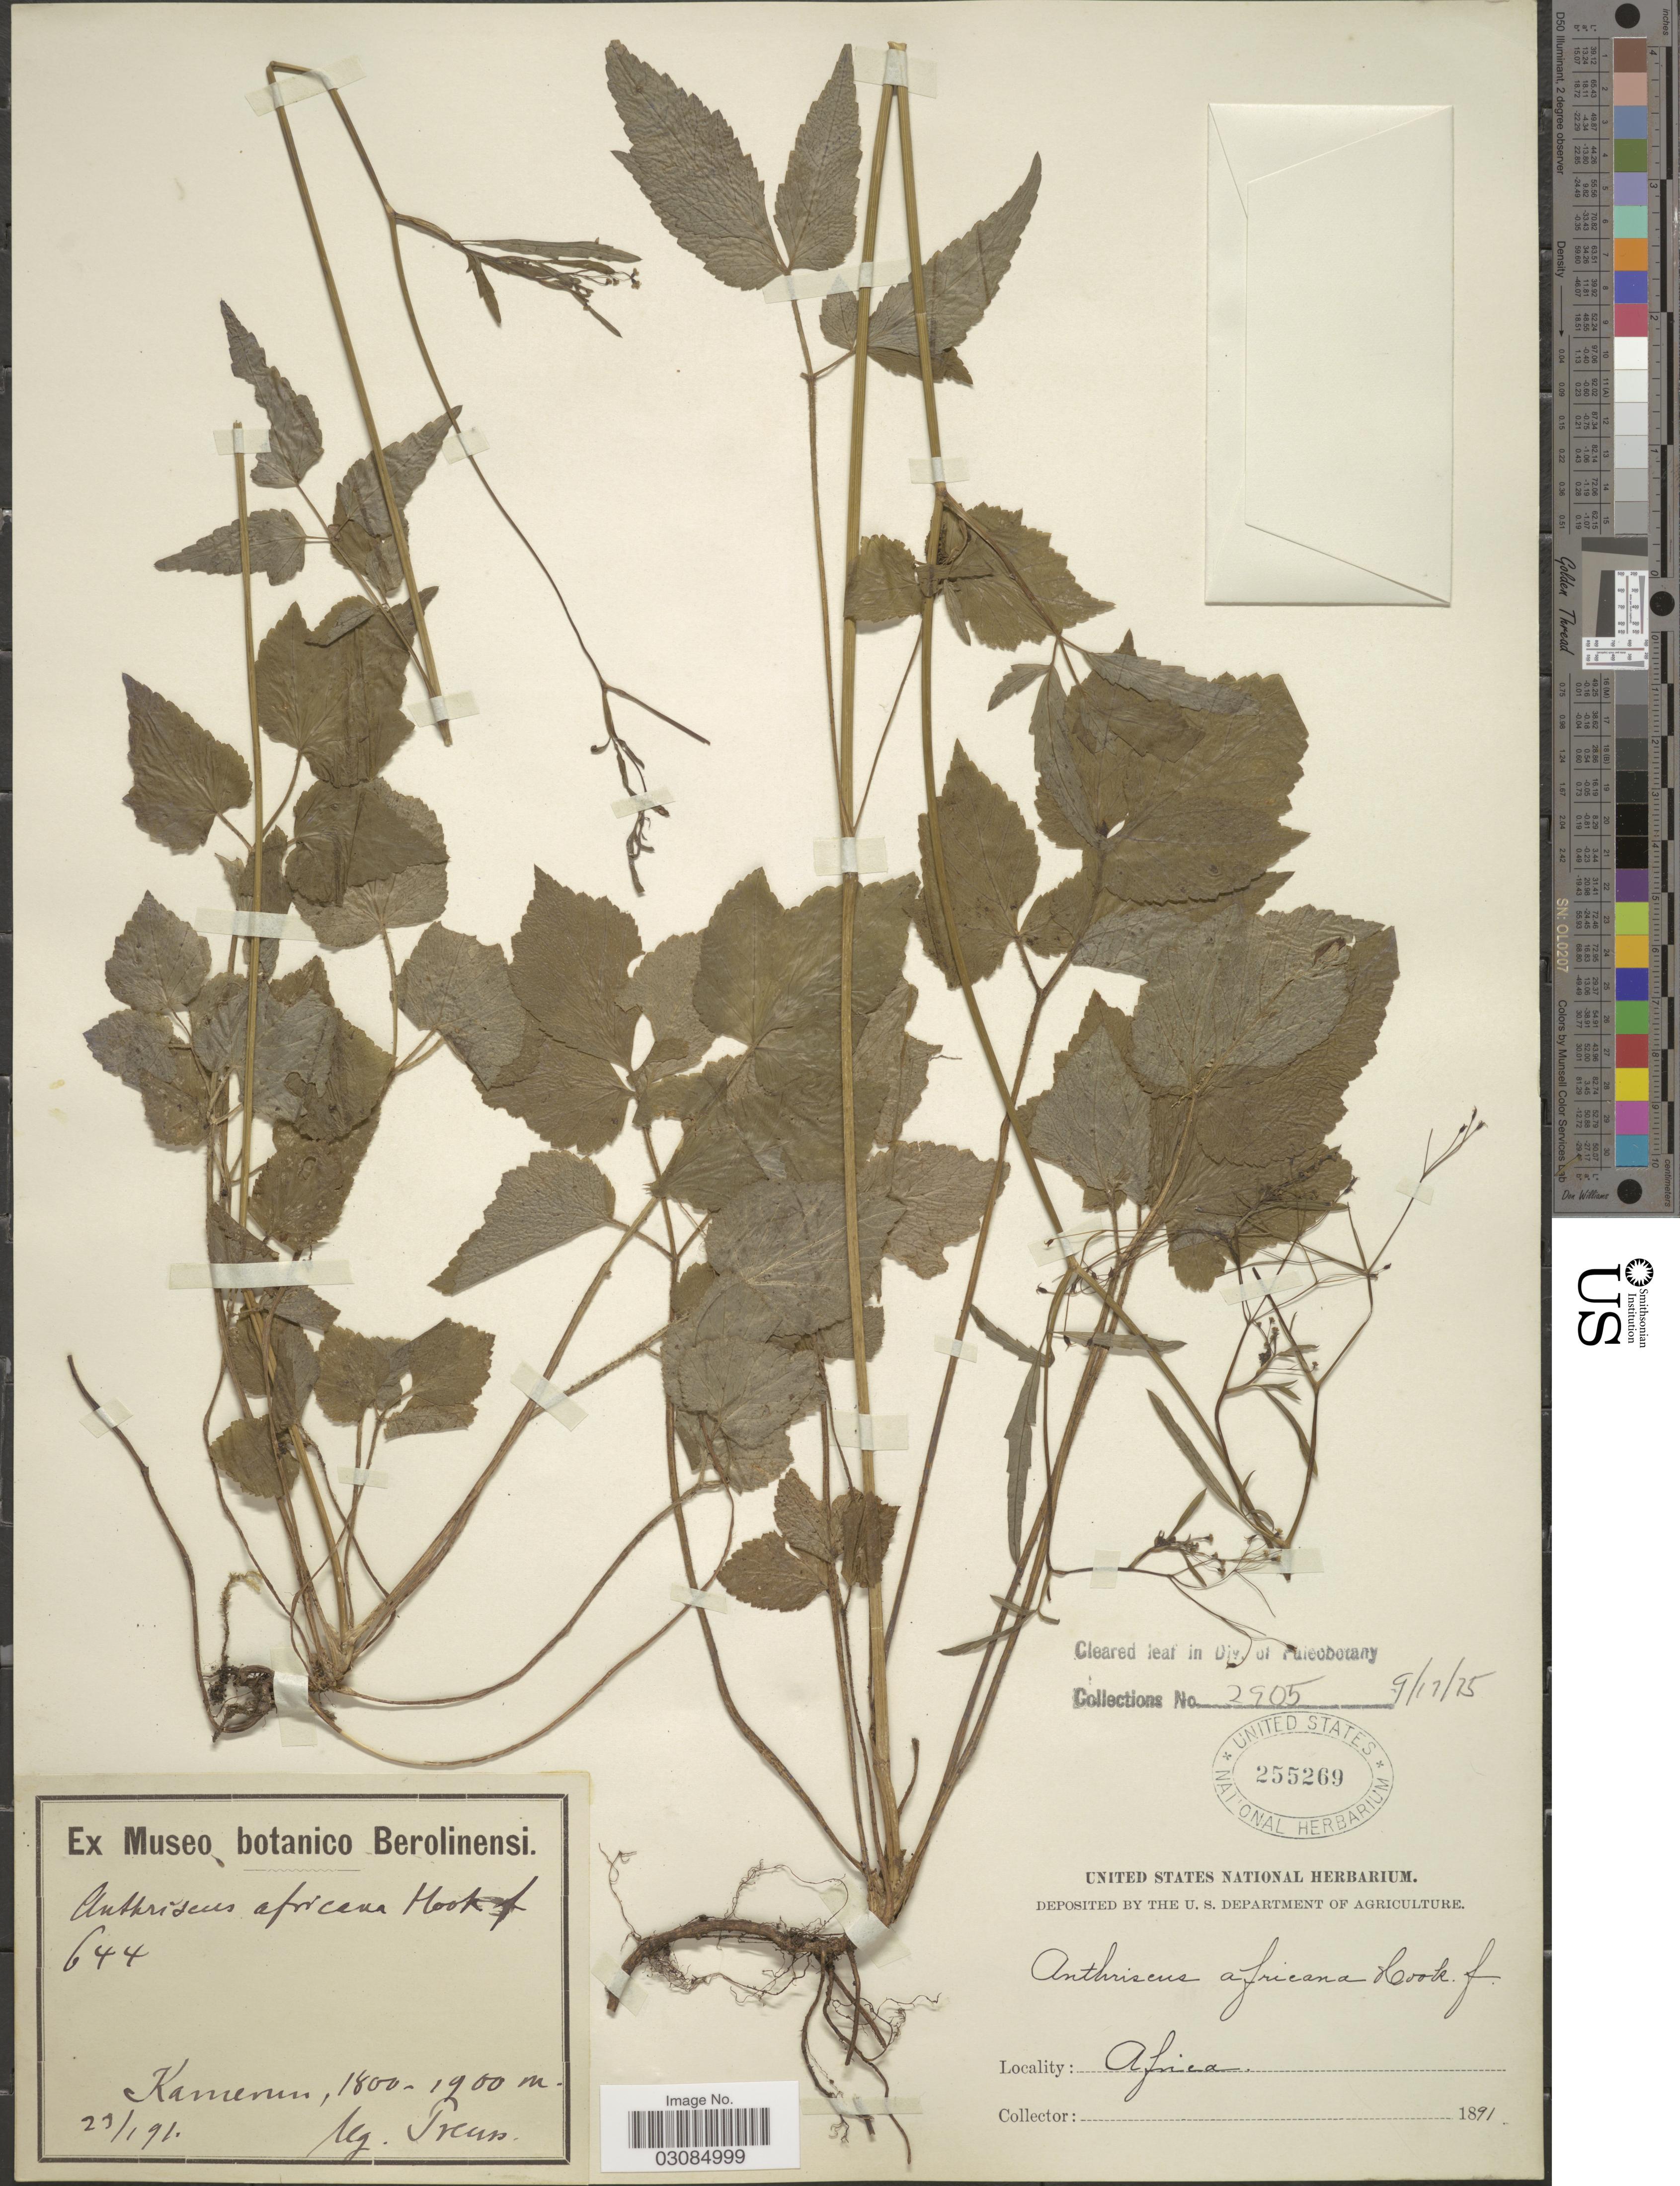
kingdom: Plantae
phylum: Tracheophyta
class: Magnoliopsida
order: Apiales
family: Apiaceae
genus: Cryptotaenia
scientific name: Cryptotaenia africana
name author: (Hook. f.) Drude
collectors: C. Preuss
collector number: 644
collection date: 1891-01-23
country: Cameroon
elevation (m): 1800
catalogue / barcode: US 255269